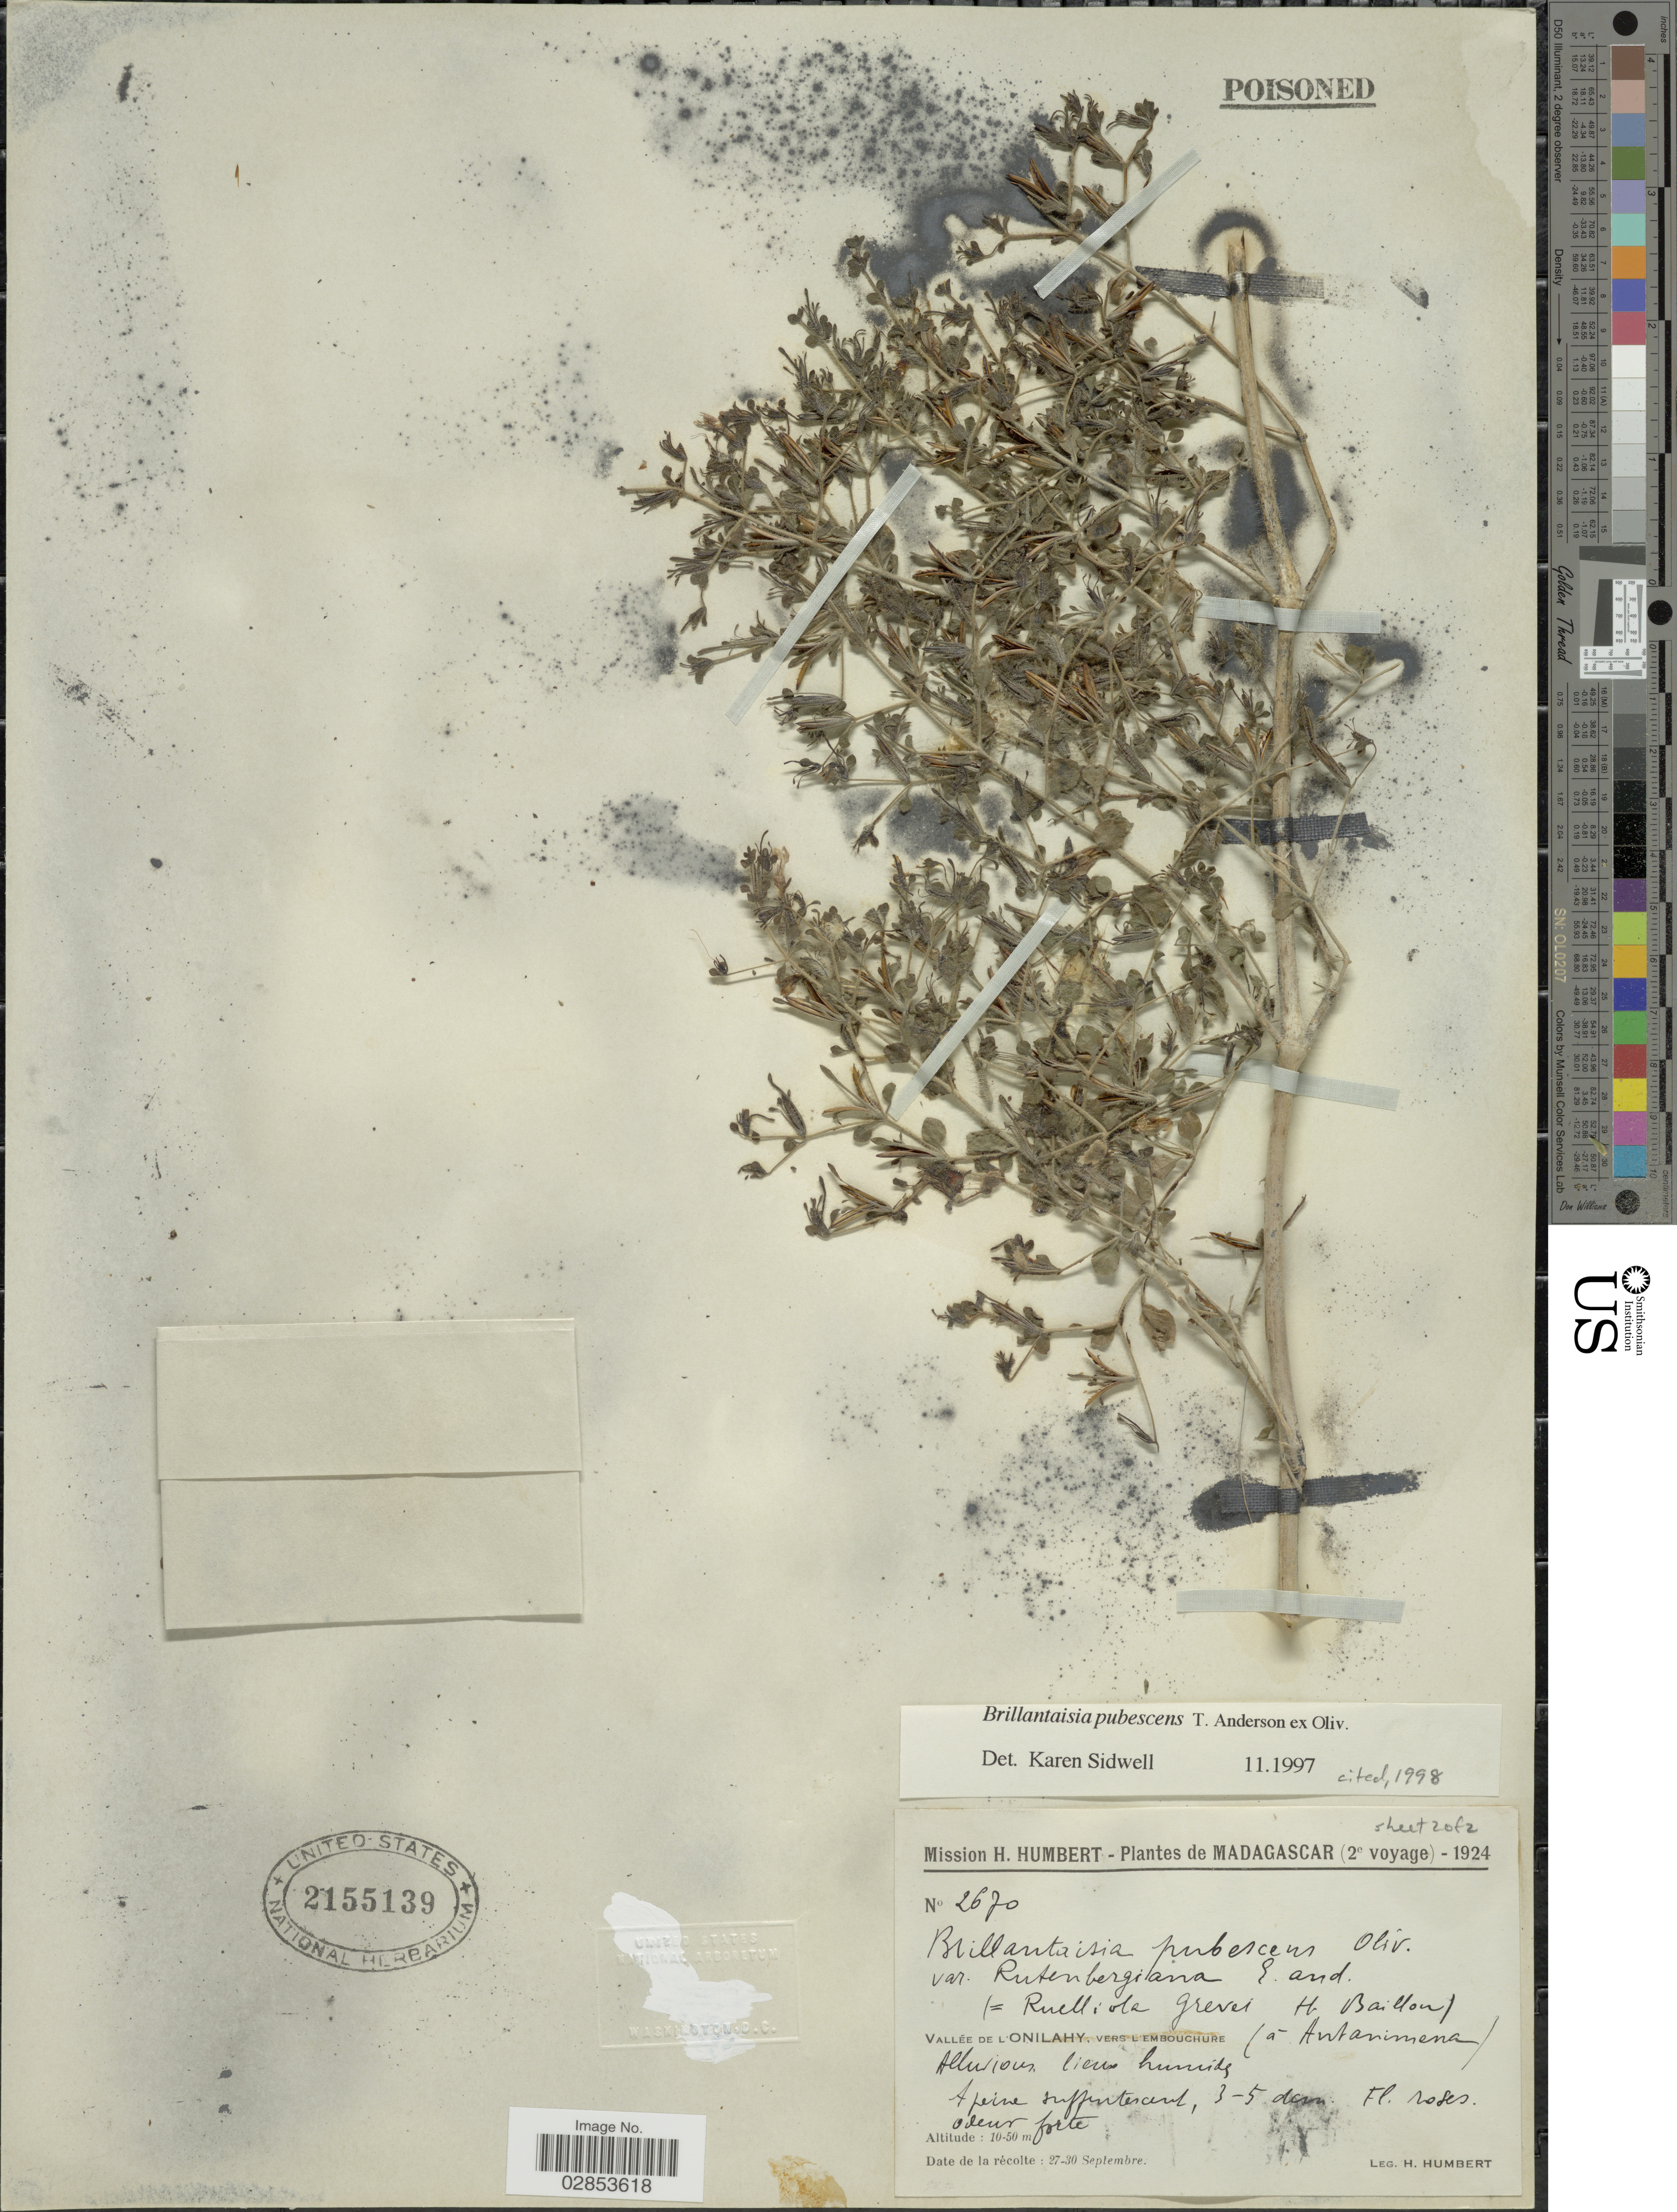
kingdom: Plantae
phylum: Tracheophyta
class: Magnoliopsida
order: Lamiales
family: Acanthaceae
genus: Brillantaisia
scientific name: Brillantaisia pubescens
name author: T. Anderson ex Oliv.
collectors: H. Humbert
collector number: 2670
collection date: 1924-09-27/1924-09-30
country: Madagascar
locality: Vallée de l'Onilahy, vers l'Embouchure (á Antanimena).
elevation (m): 10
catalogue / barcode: US 2155139